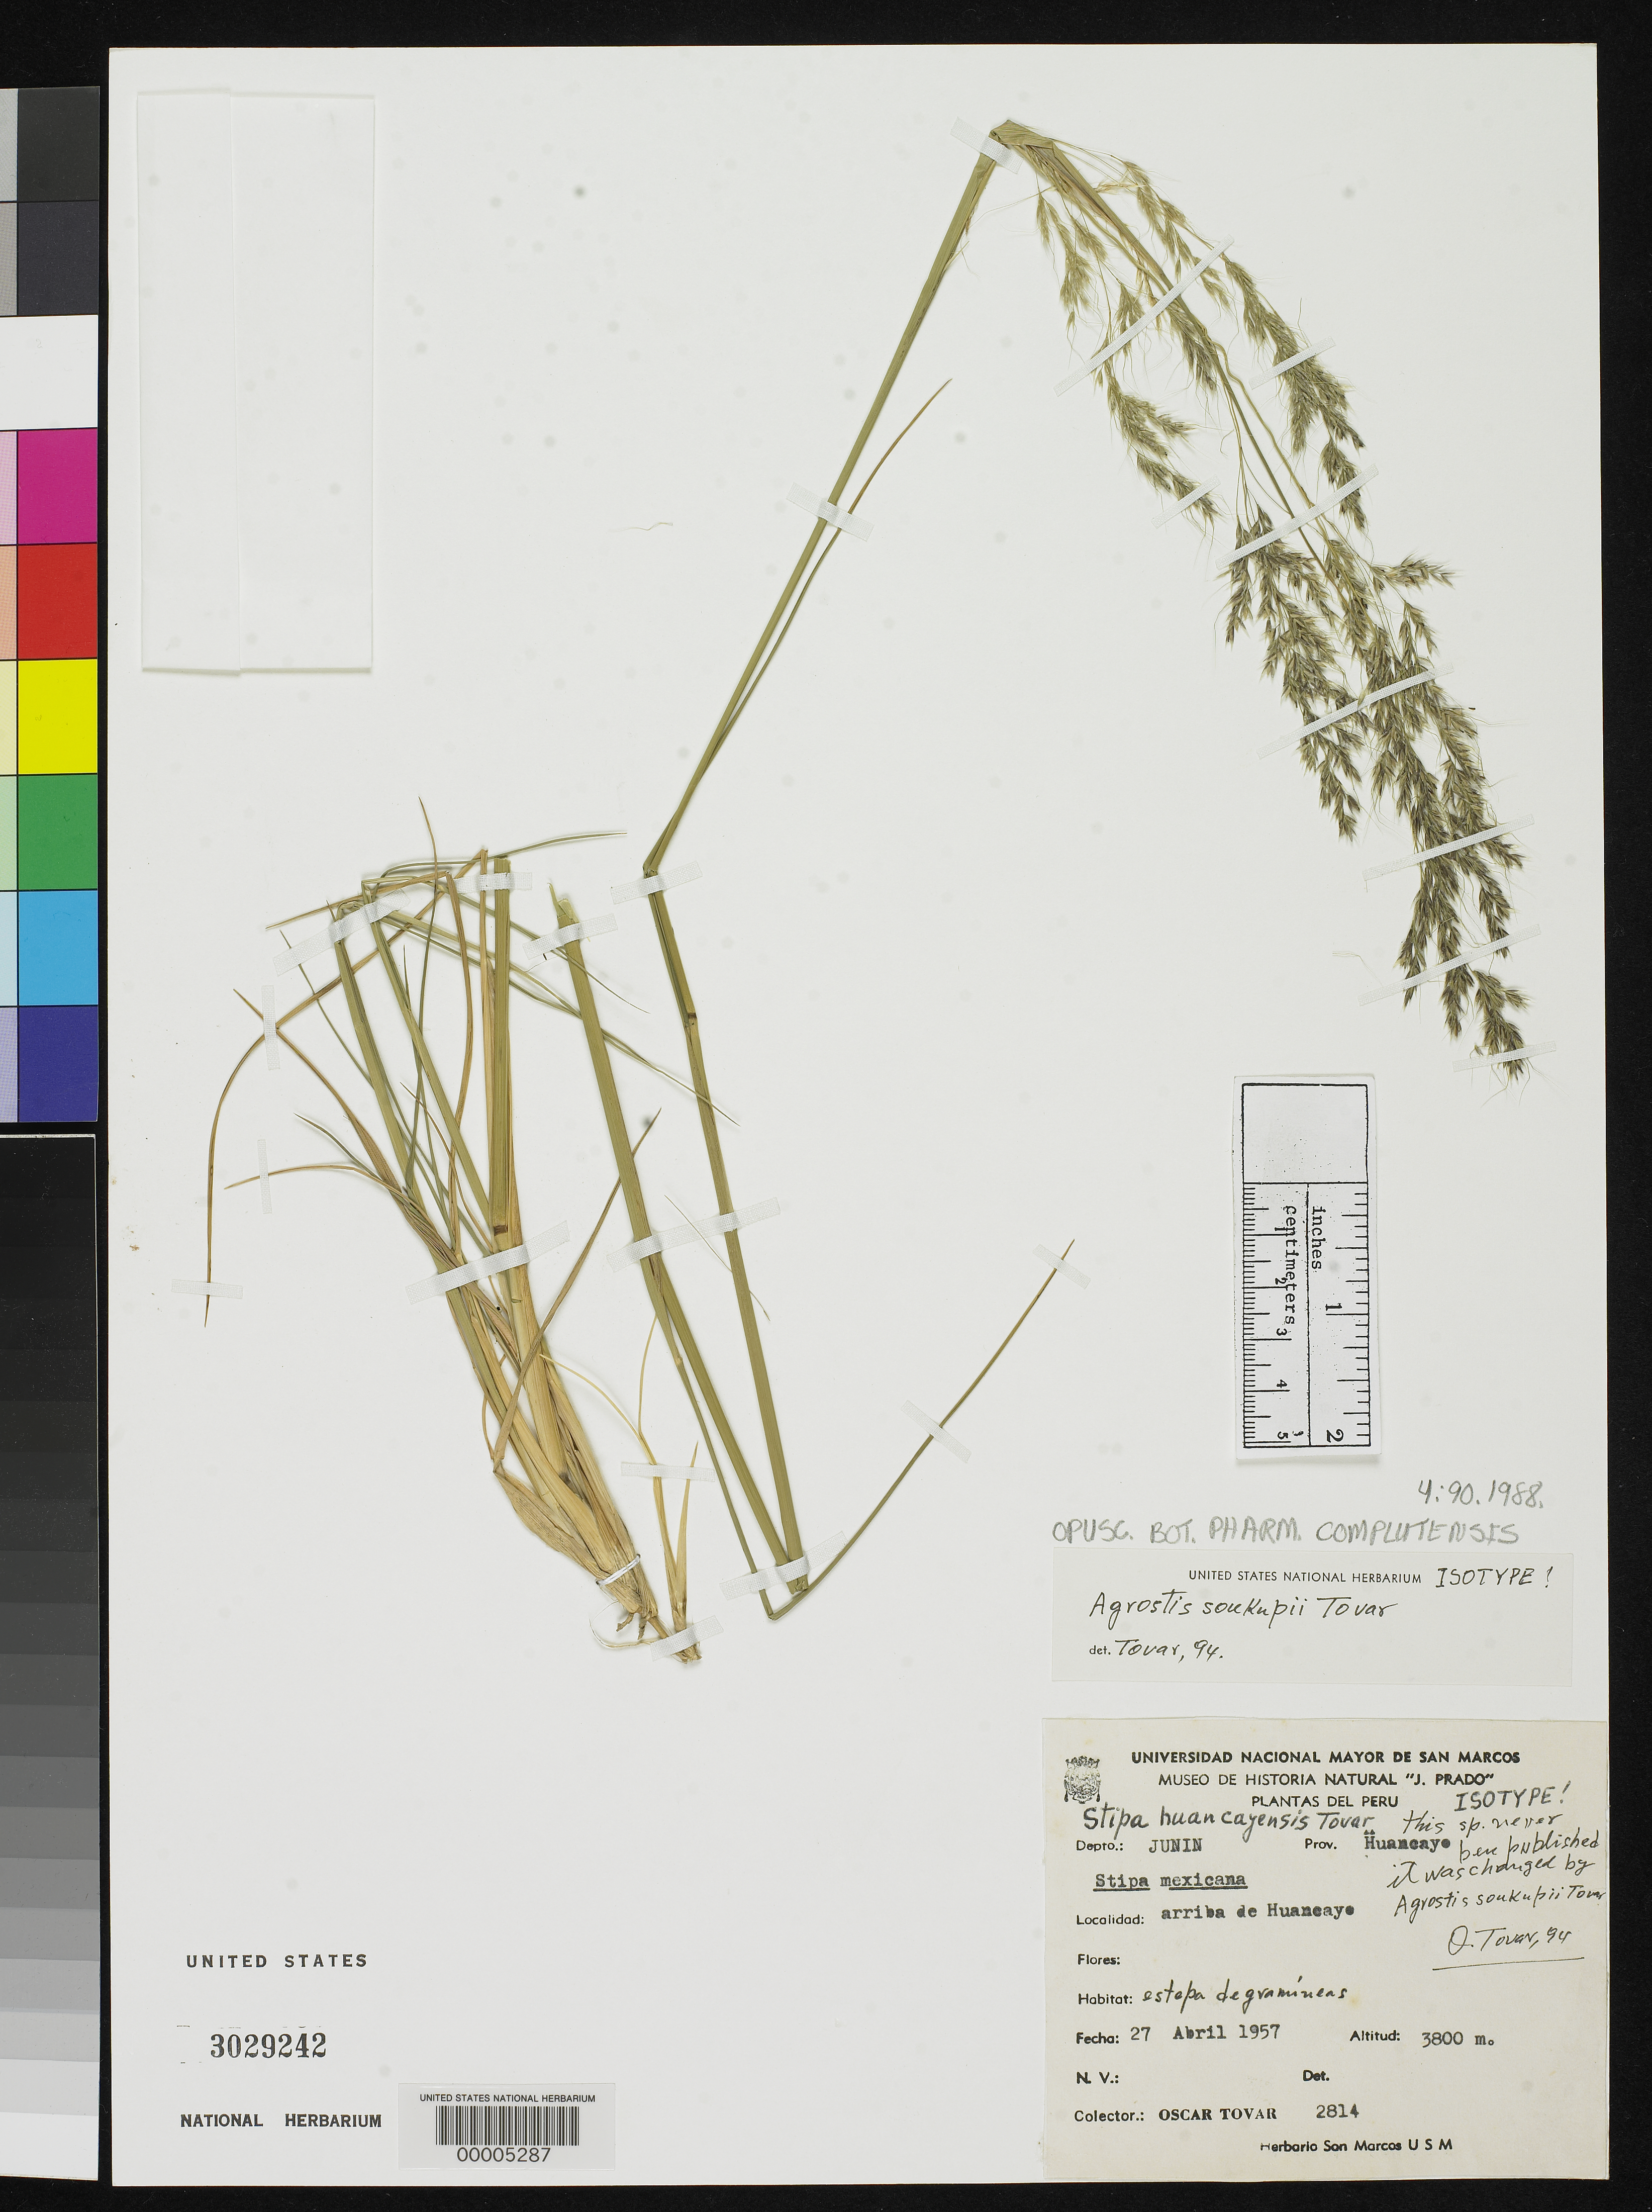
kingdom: Plantae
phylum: Tracheophyta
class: Liliopsida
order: Poales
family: Poaceae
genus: Stipa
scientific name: Stipa soukupii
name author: Tovar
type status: Isotype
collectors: Ó. Tovar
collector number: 2814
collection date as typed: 27 Apr 1957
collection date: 1957-04-27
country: Peru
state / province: Junín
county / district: Huancayo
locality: Above Huancayo.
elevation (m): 2800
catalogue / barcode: US 3029242